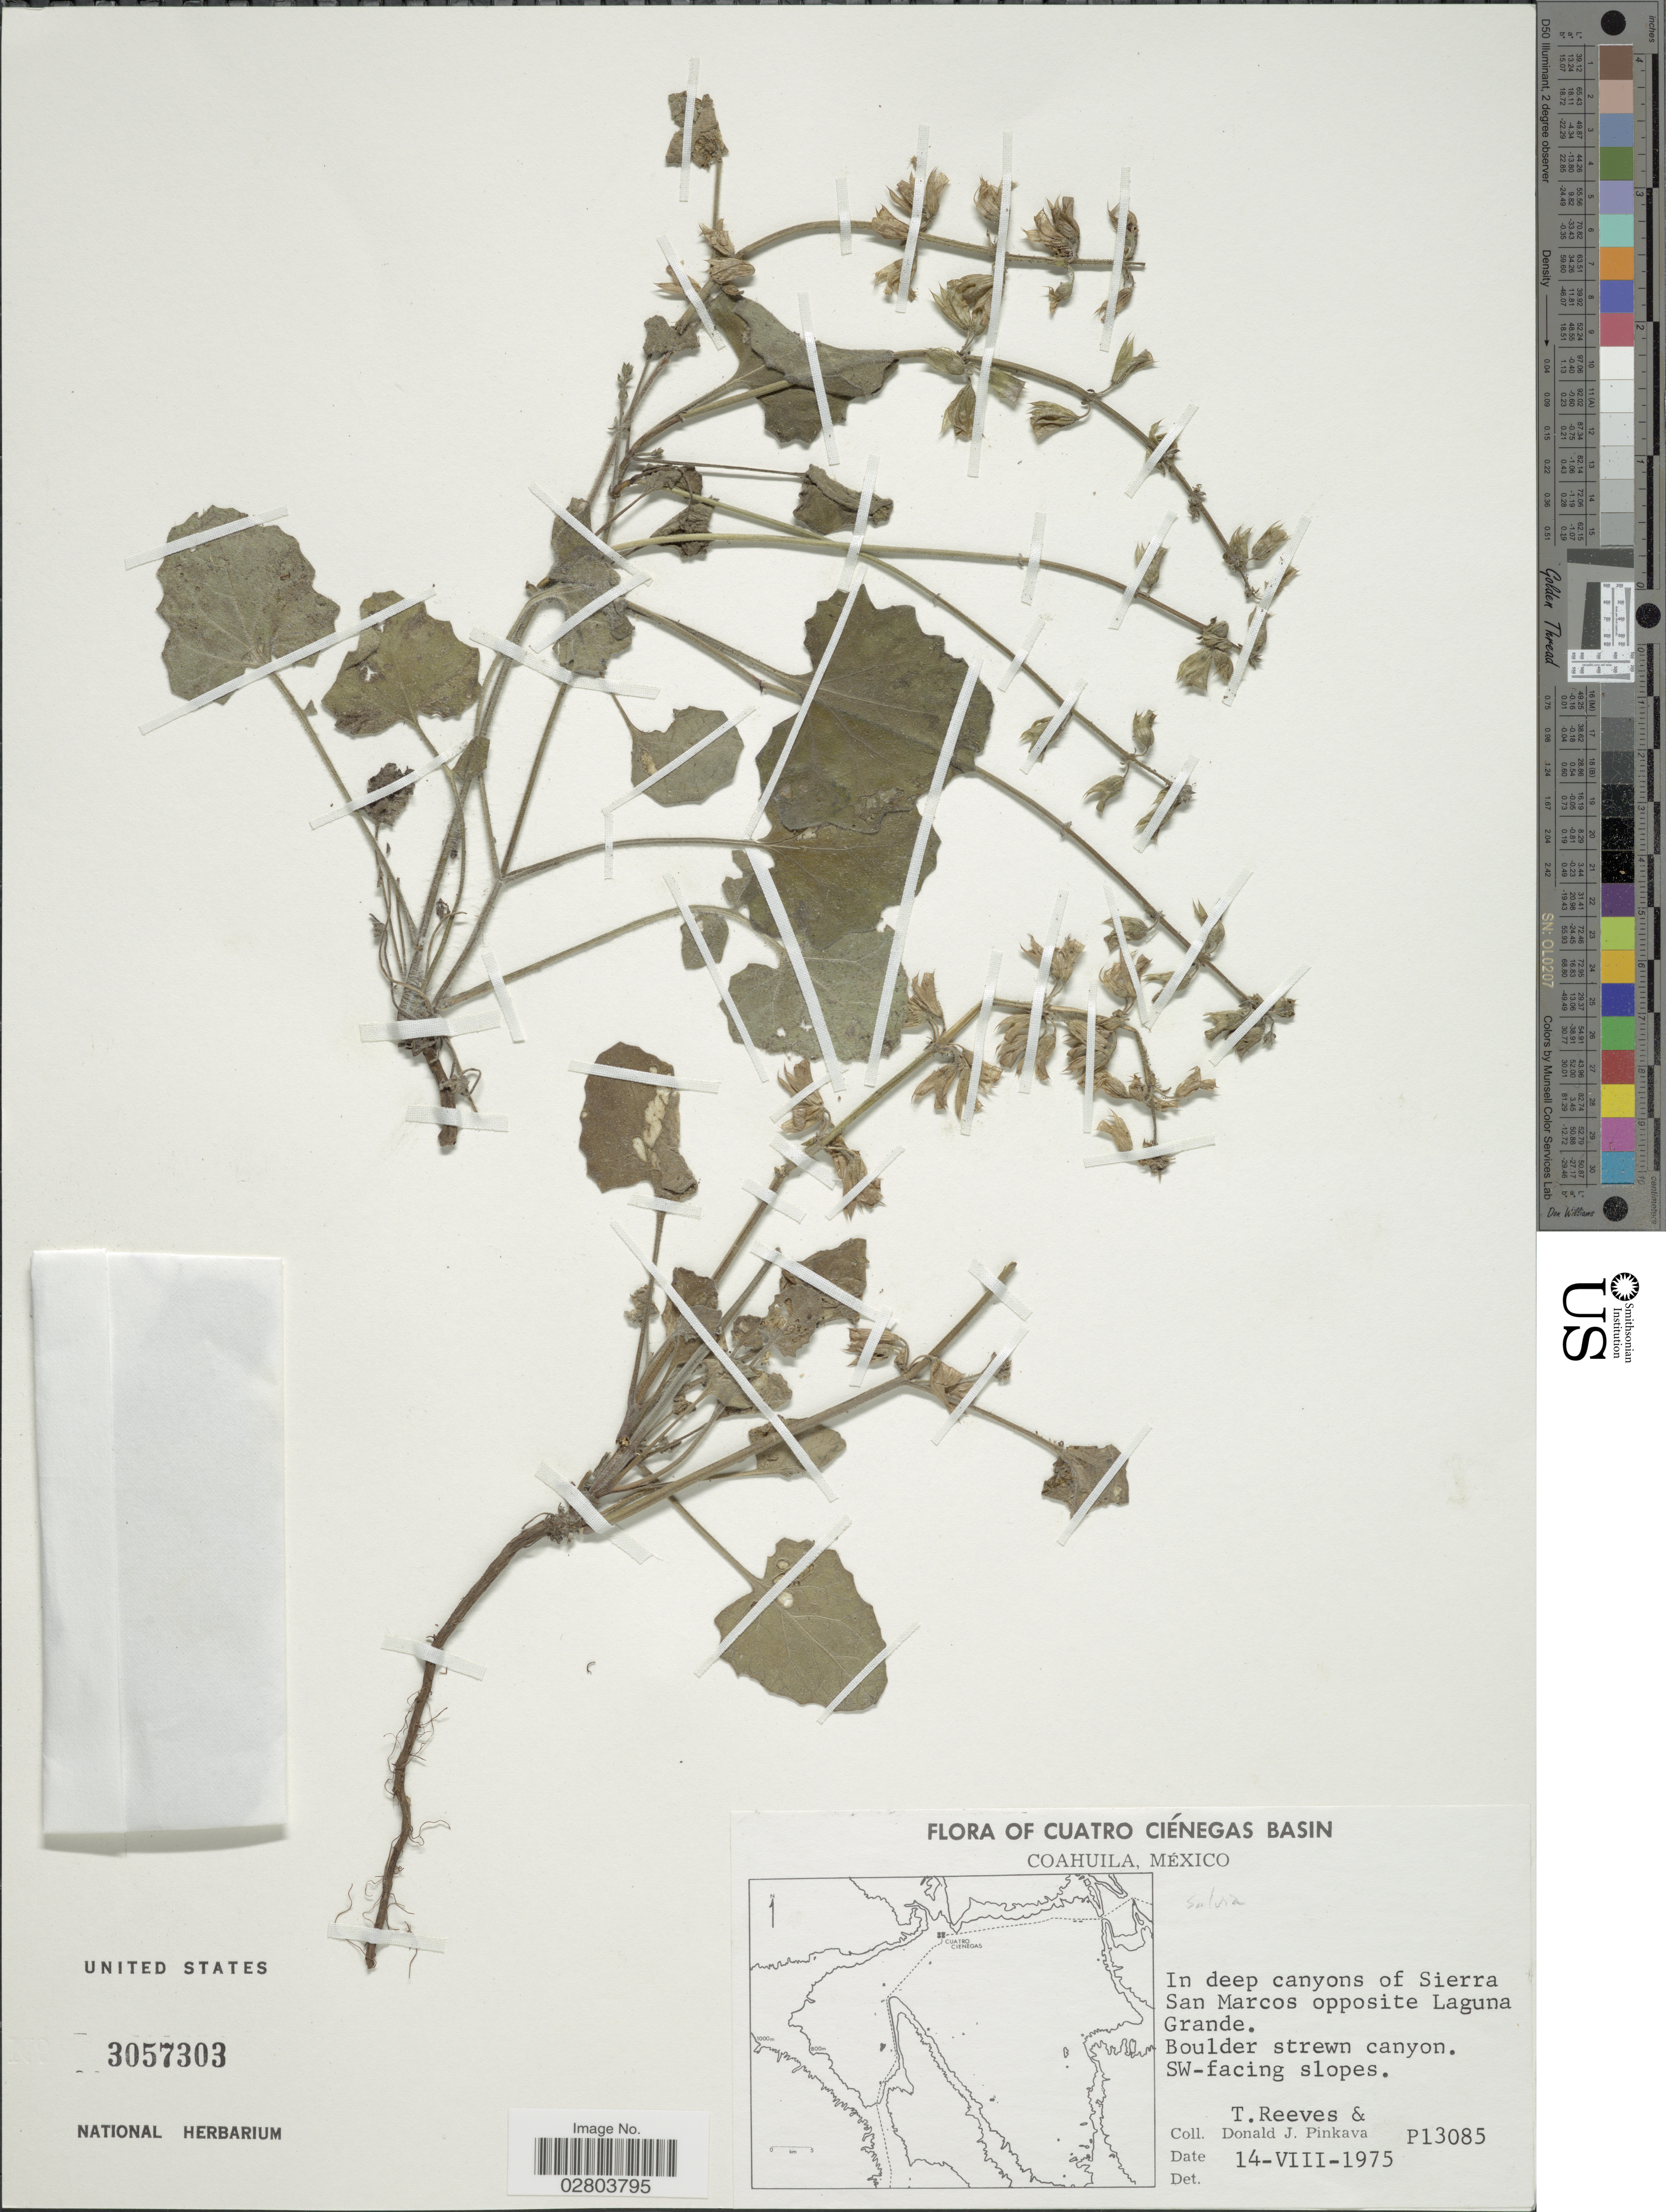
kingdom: Plantae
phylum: Tracheophyta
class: Magnoliopsida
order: Lamiales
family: Lamiaceae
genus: Salvia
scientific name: Salvia sp.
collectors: D. J. Pinkava & T. Reeves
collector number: P13085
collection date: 1975-08-14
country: Mexico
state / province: Coahuila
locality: Cuatro Ciénegas Basin. In deep canyons of Sierra San Marcos opposite Laguna Grande. Boulder strewn canyon. SW-facing slopes.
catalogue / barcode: US 3057303